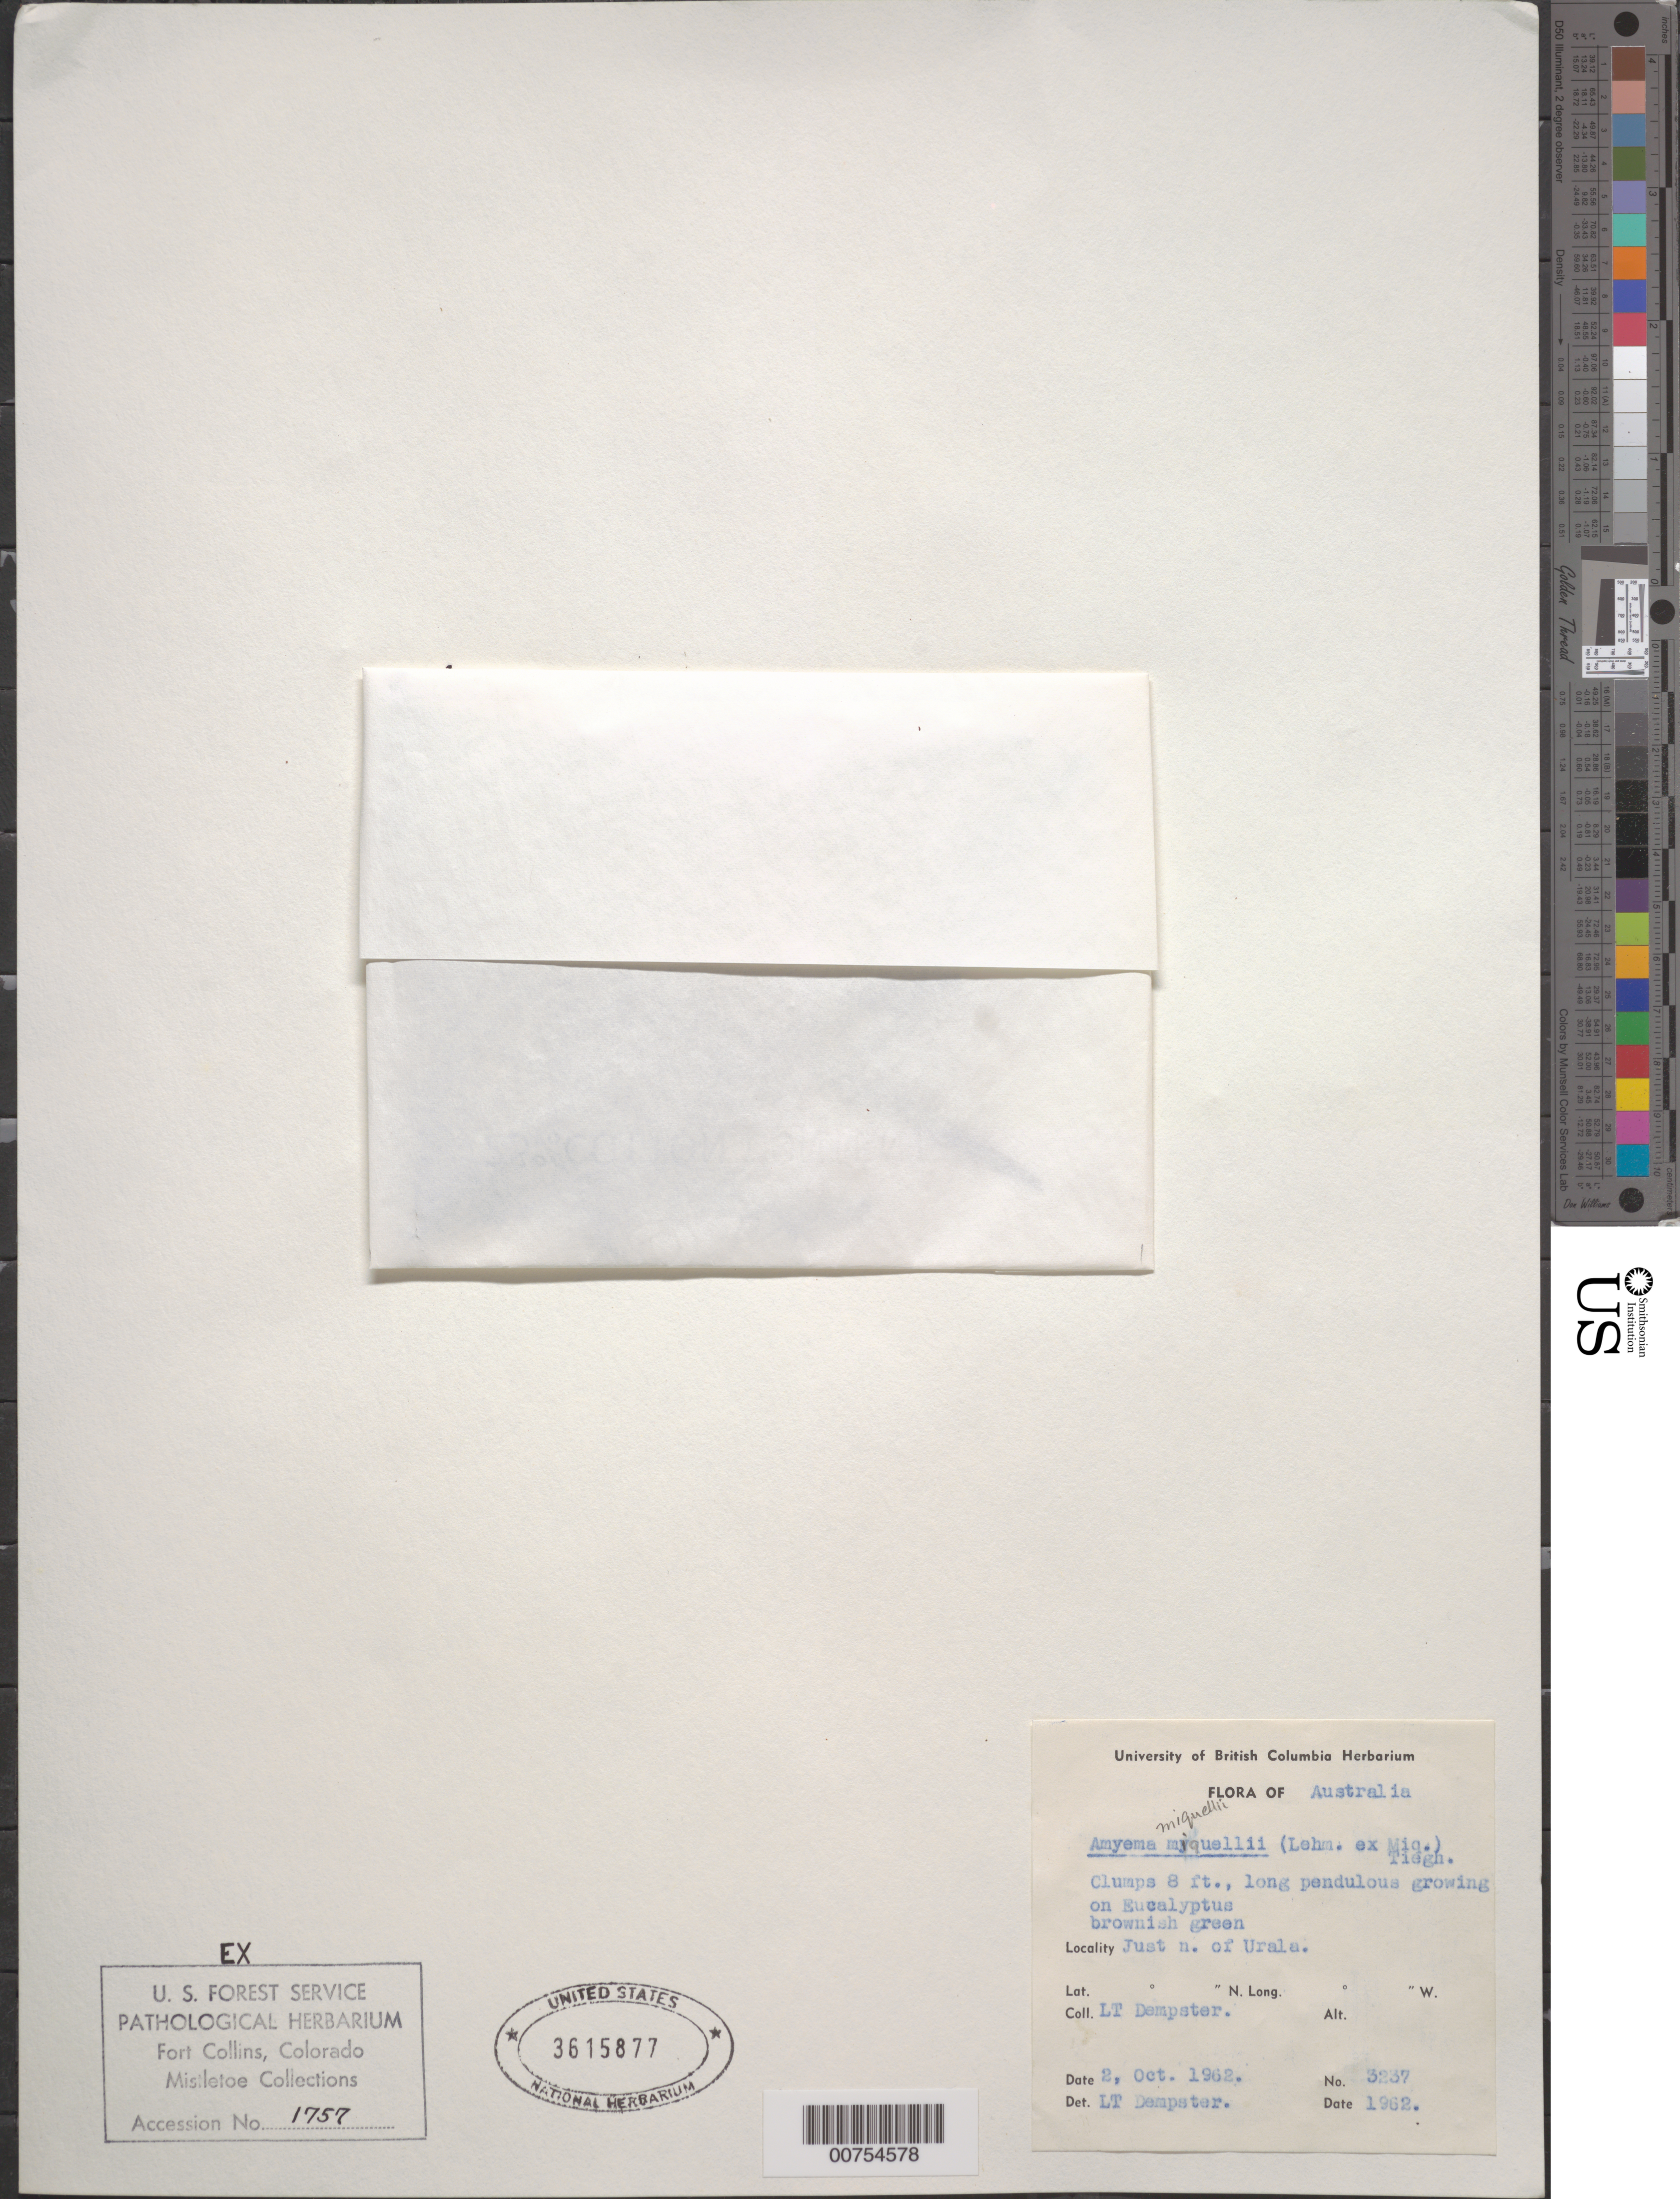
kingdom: Plantae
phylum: Tracheophyta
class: Magnoliopsida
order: Santalales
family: Loranthaceae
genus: Amyema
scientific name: Amyema miquelii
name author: (Lehm. ex Miq.) Tiegh.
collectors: L. T. Dempster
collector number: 3237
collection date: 1962-10-02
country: Australia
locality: Just n. of Urala.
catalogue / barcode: US 3615877